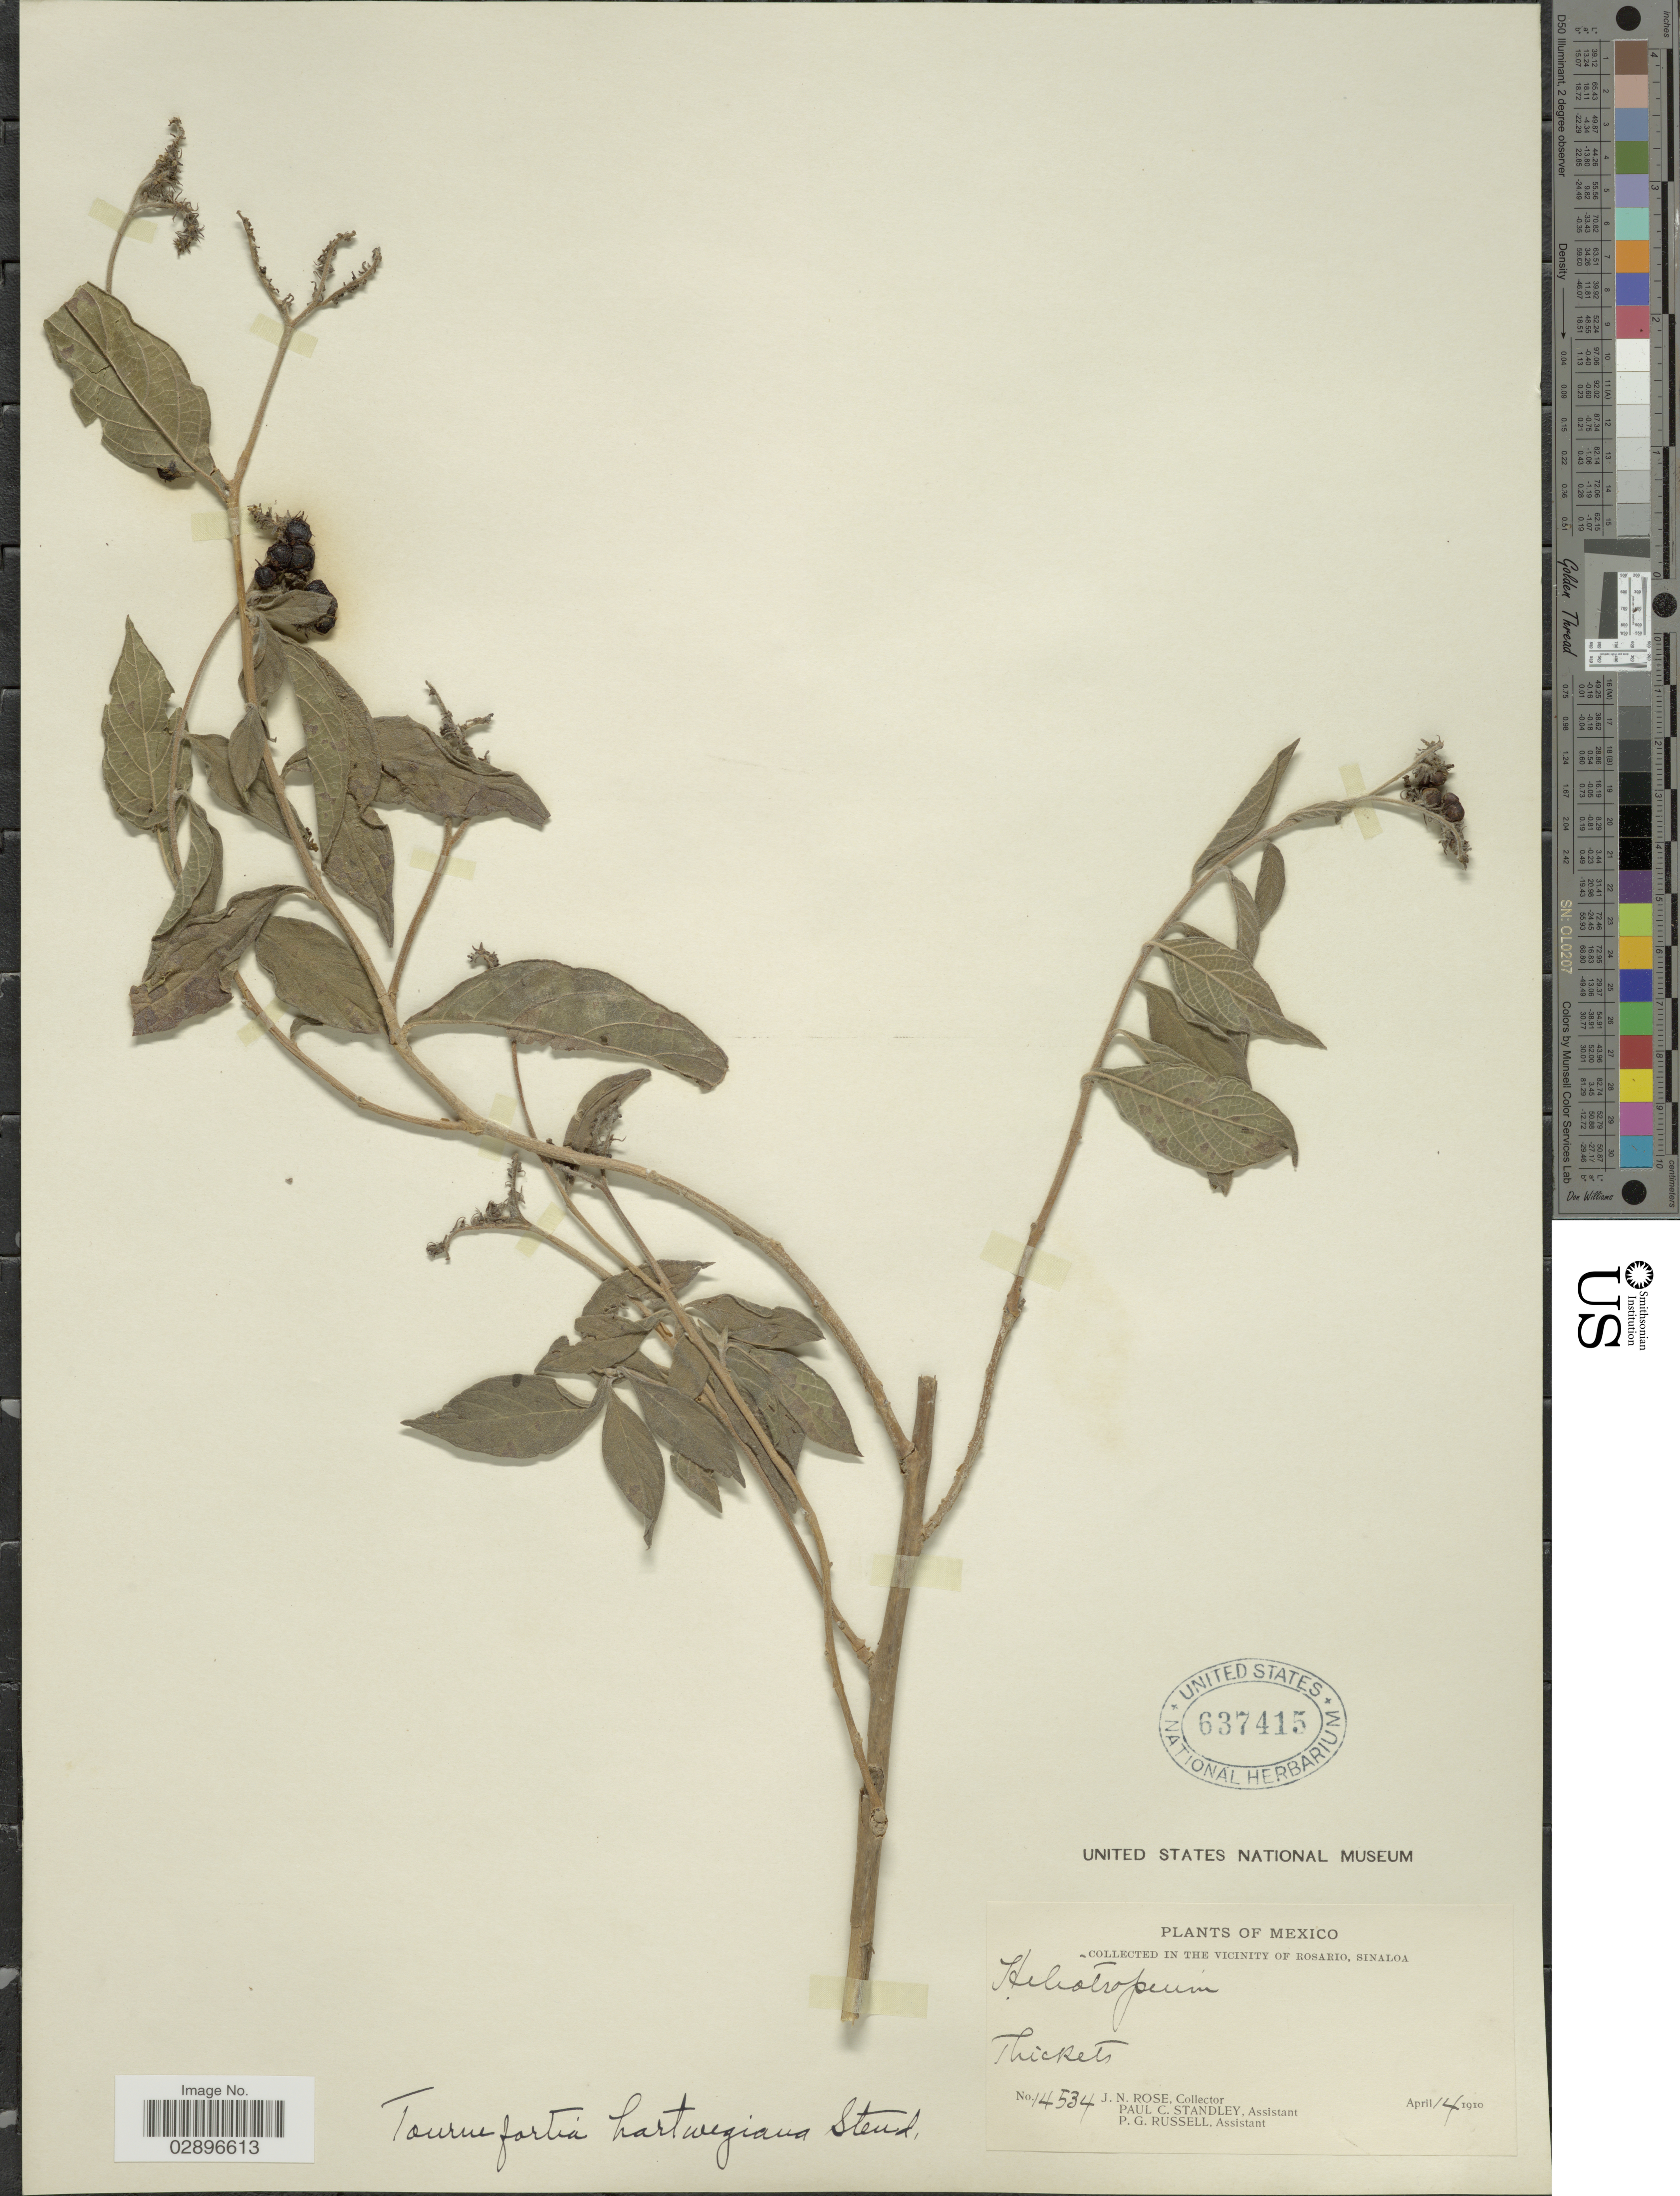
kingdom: Plantae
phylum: Tracheophyta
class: Magnoliopsida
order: Boraginales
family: Heliotropiaceae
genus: Tournefortia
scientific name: Tournefortia hartwegiana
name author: Steud.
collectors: J. N. Rose, P. C. Standley & P. G. Russell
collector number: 14534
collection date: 1910-04-14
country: Mexico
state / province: Sinaloa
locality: In the vicinity of Rosario.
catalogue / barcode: US 637415